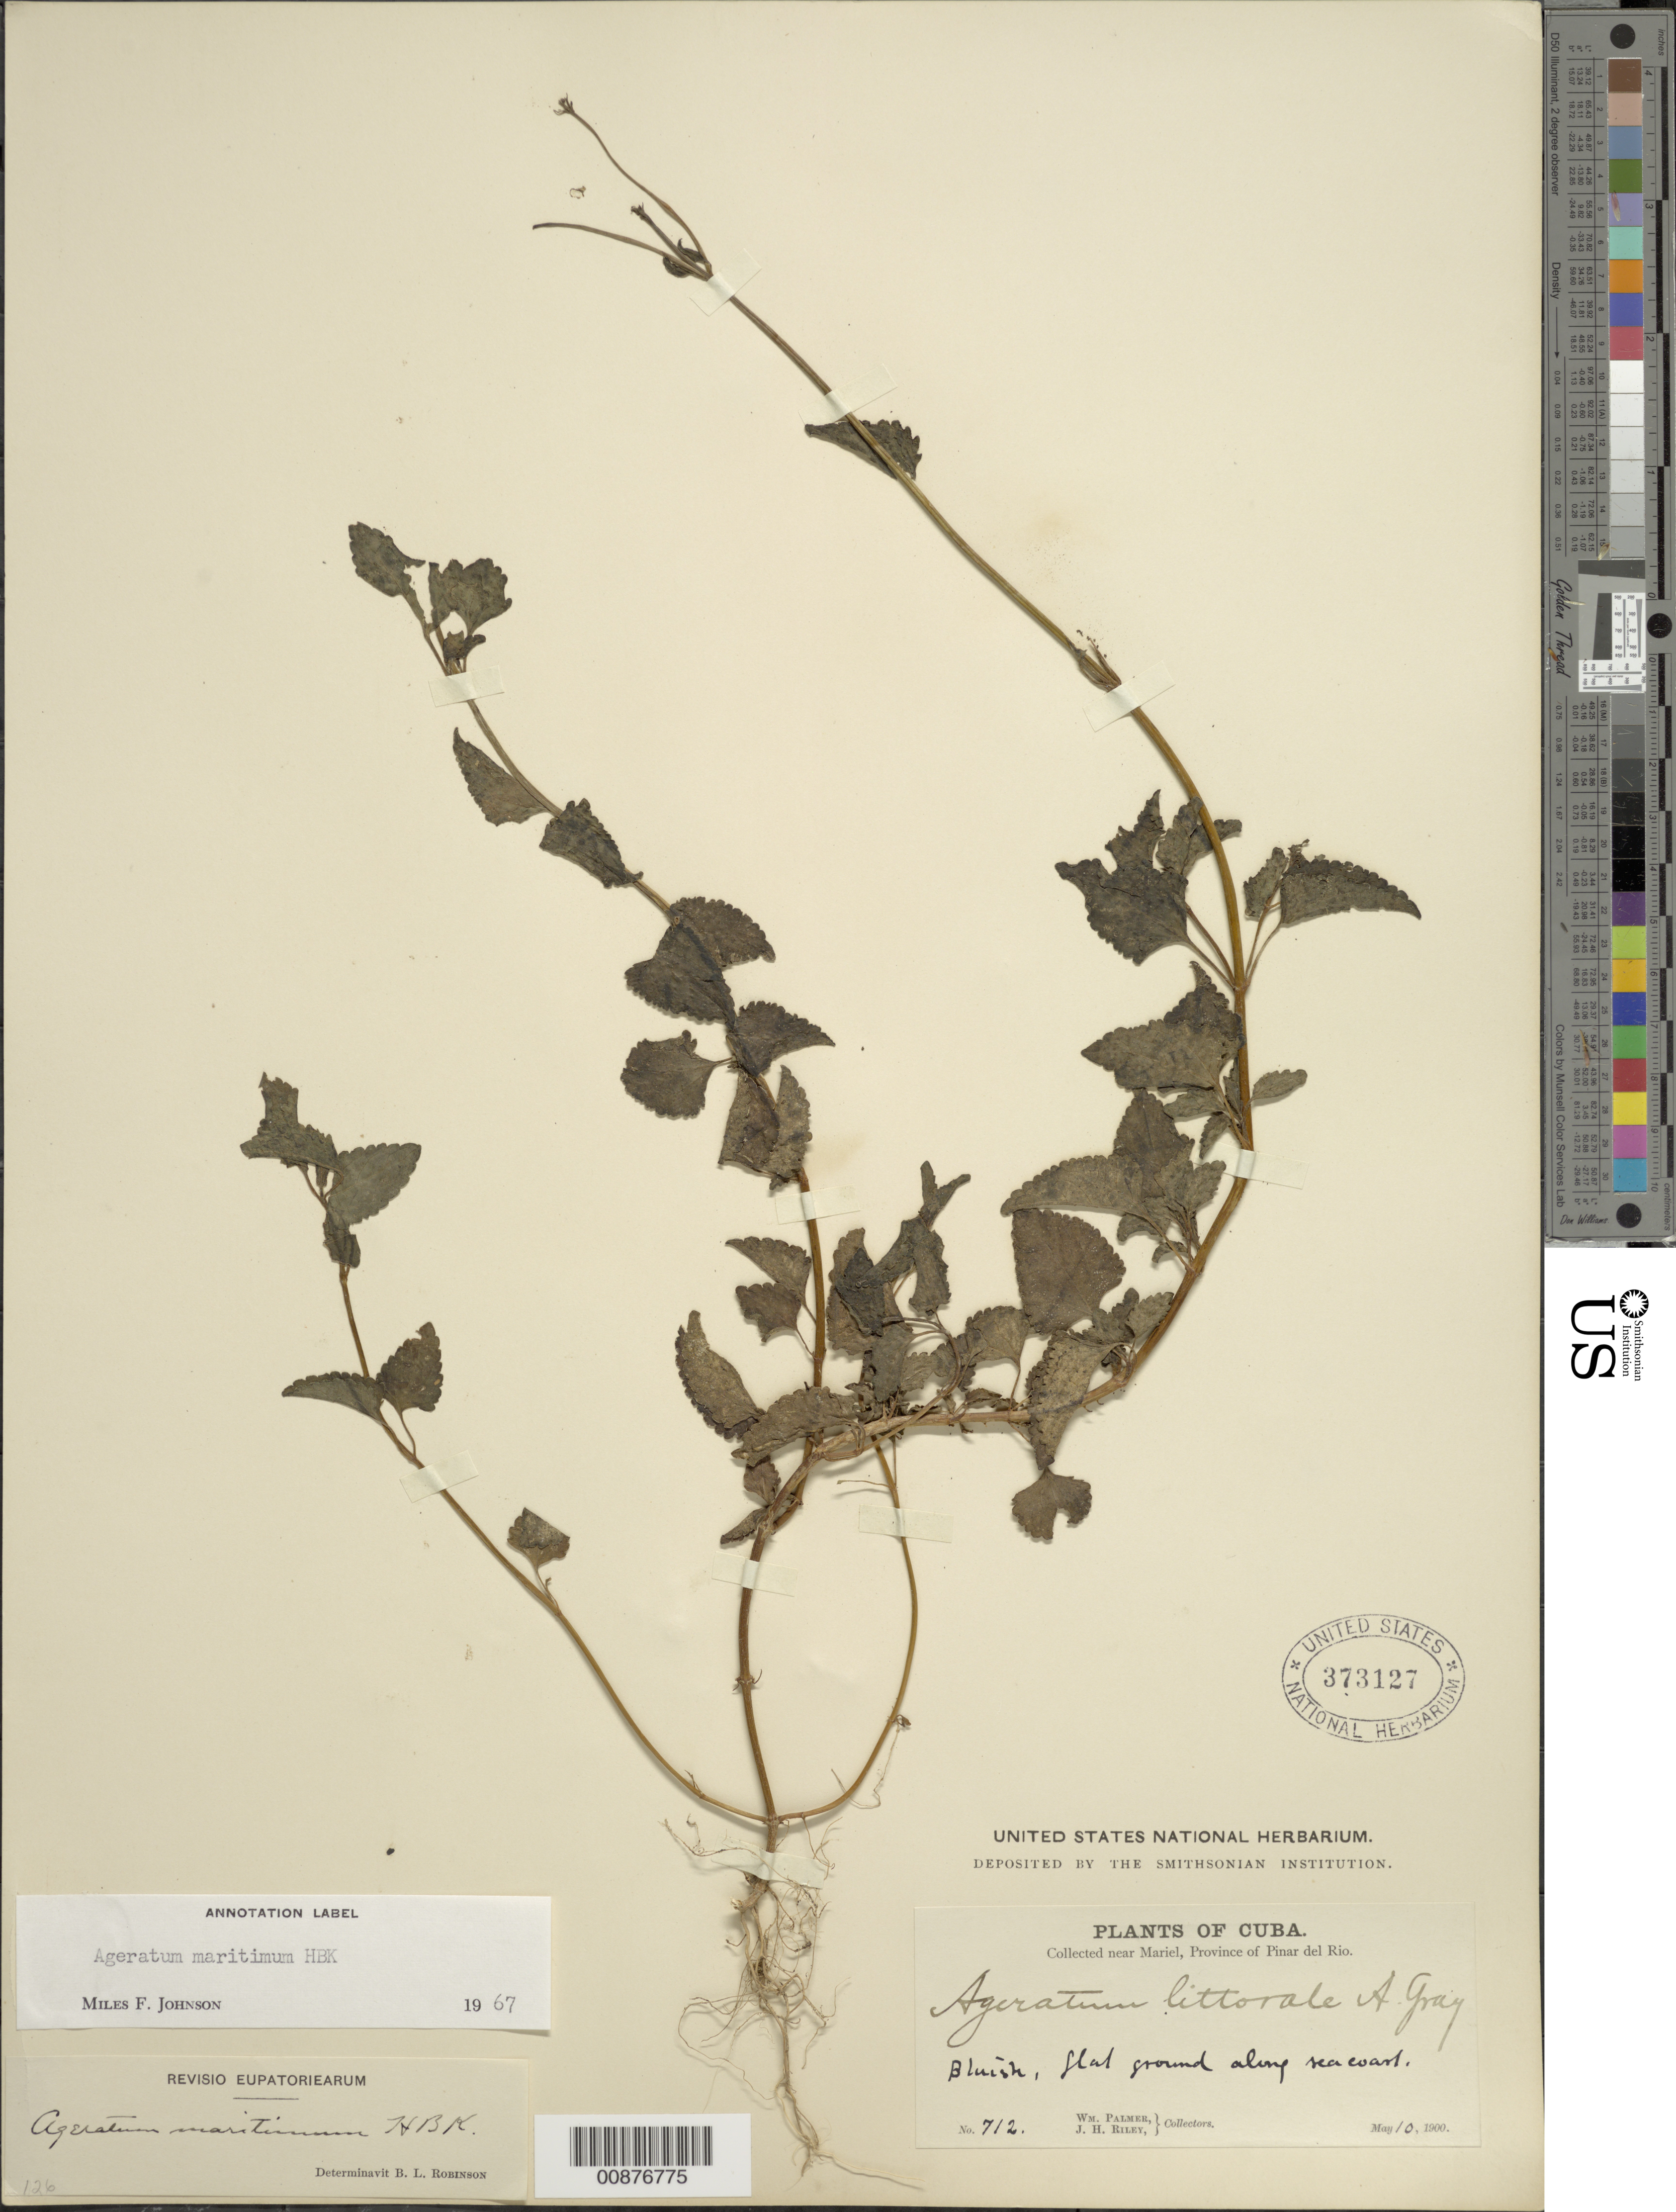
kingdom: Plantae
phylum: Tracheophyta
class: Magnoliopsida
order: Asterales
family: Asteraceae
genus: Ageratum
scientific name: Ageratum maritimum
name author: Kunth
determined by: Robinson, B. L.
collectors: W. Palmer & J. H. Riley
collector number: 712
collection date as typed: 10 May 1900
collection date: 1900-05-10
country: Cuba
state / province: Pinar del Río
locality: Near Mariel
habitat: Flat ground along seacoast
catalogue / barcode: US 373127